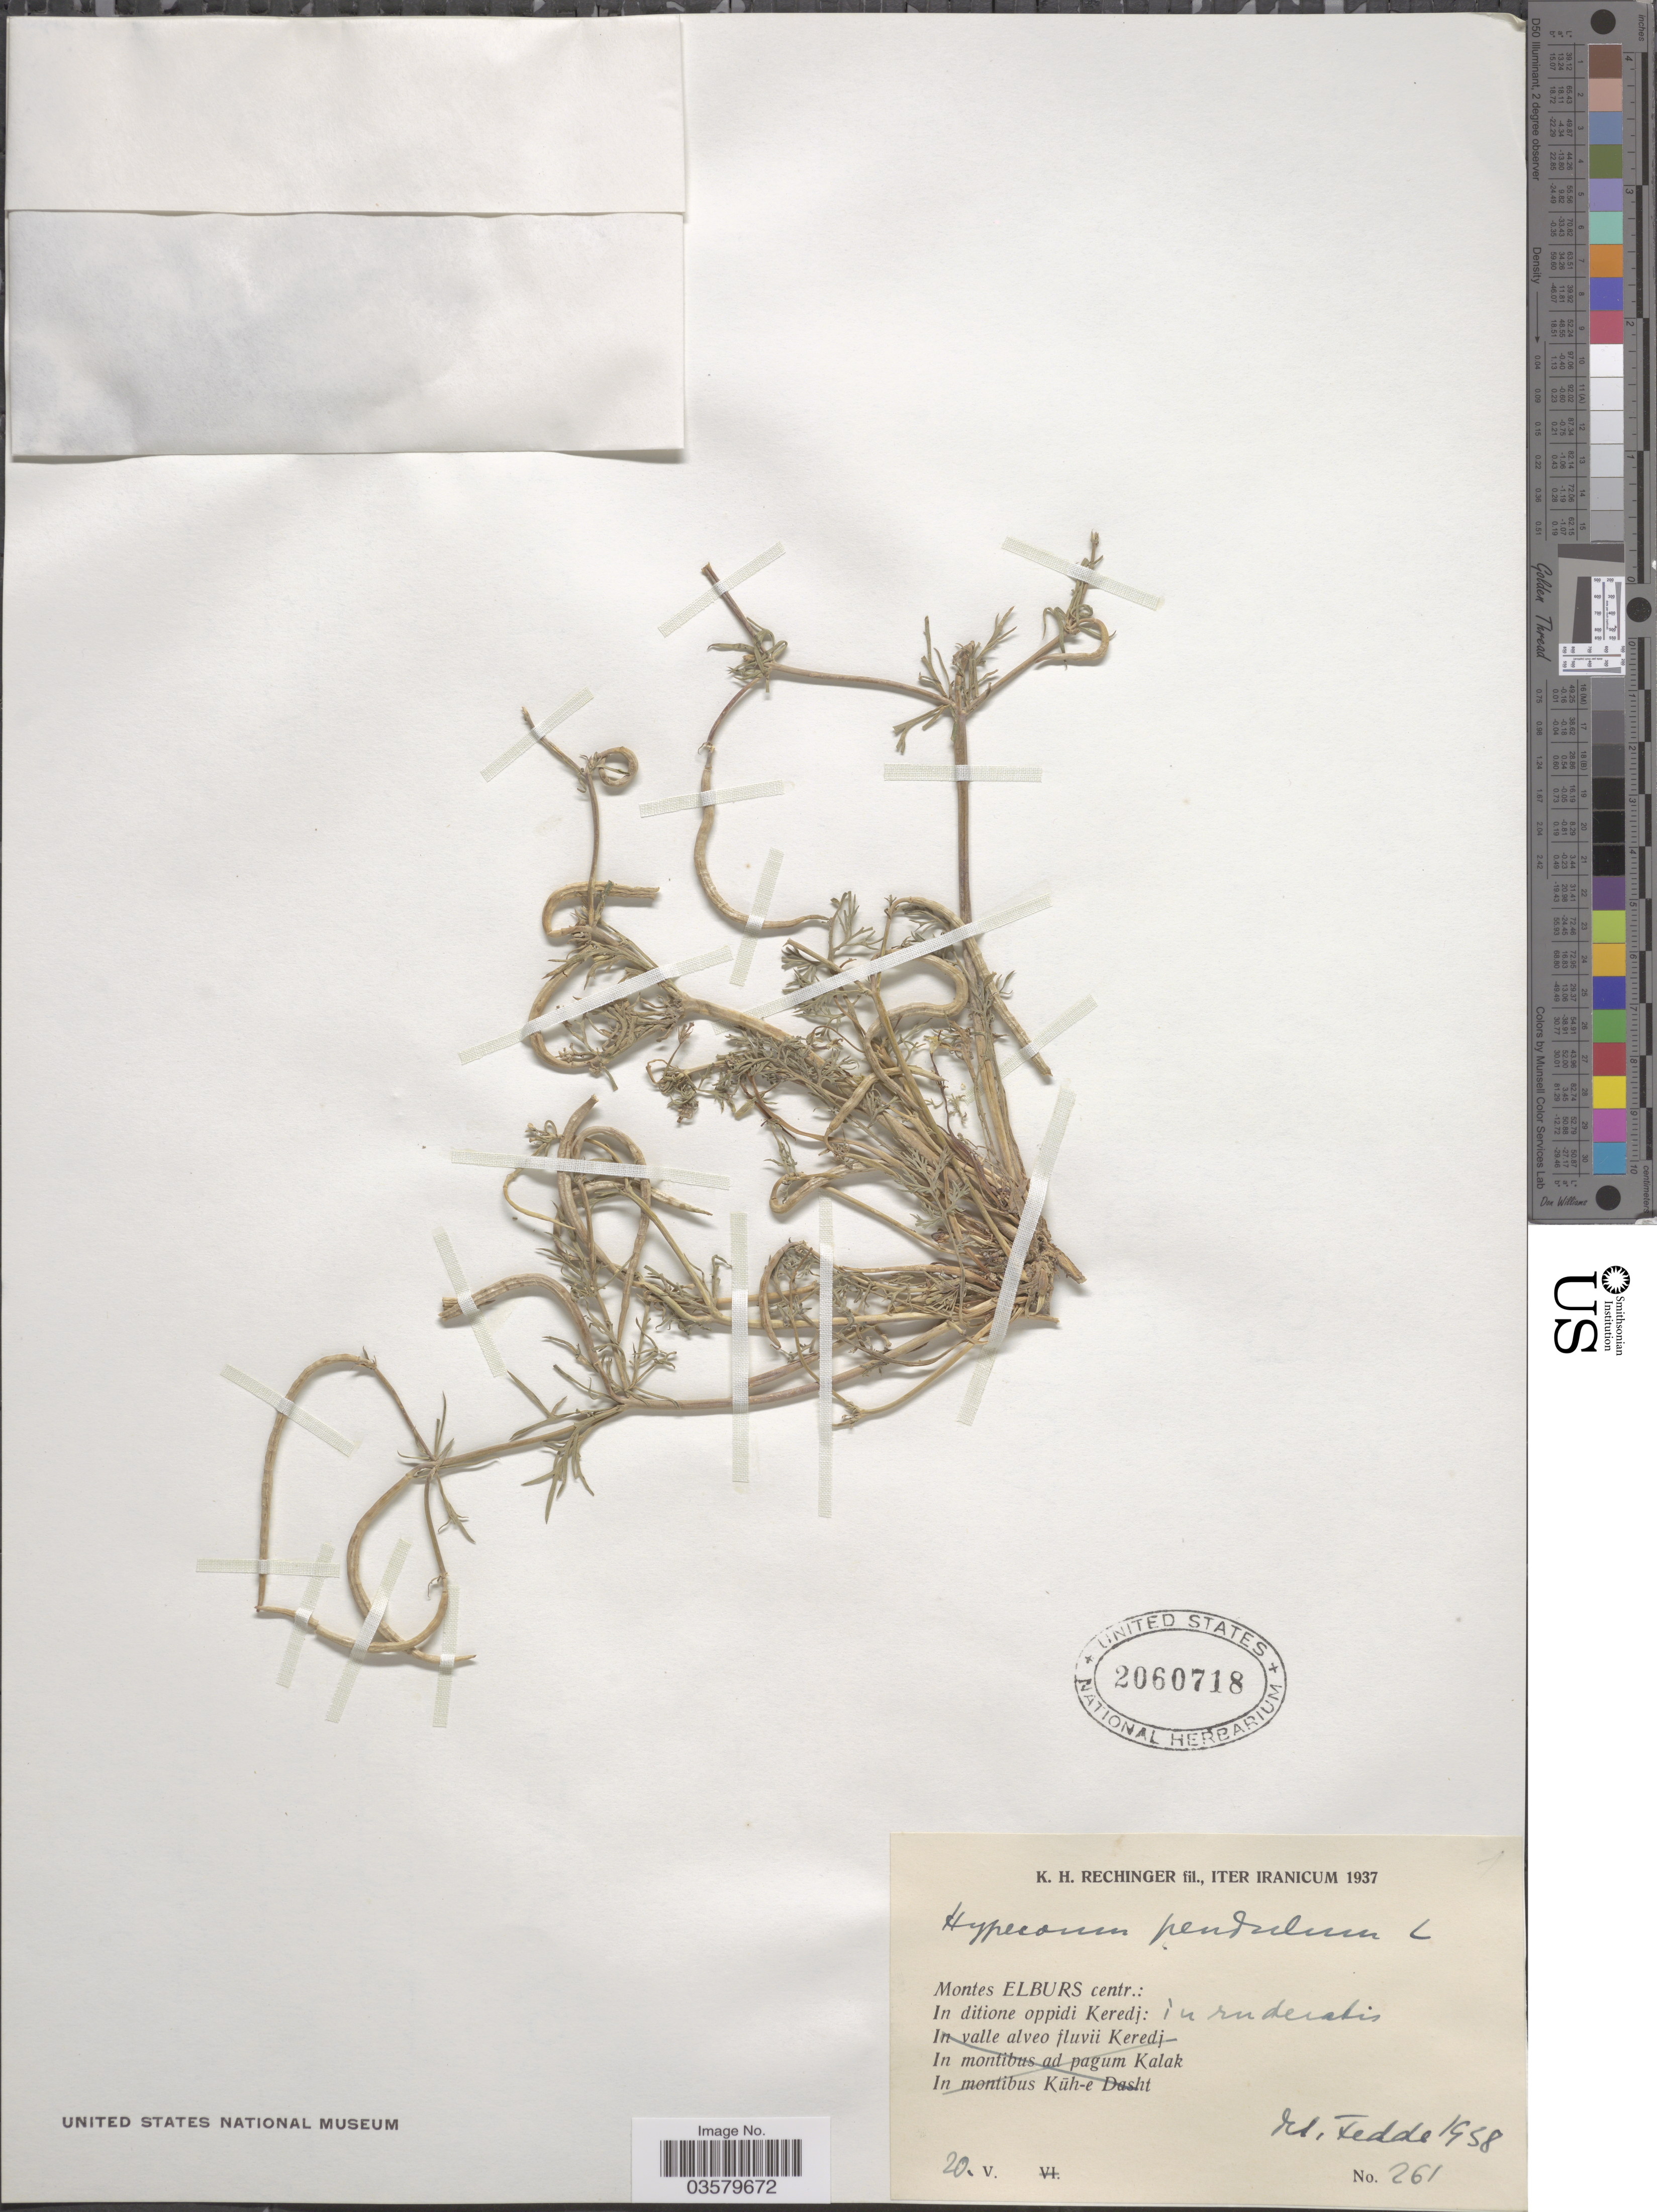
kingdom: Plantae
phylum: Tracheophyta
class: Magnoliopsida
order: Ranunculales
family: Papaveraceae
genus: Hypecoum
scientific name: Hypecoum pendulum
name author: L.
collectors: K. H. Rechinger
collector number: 261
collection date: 1937-05-20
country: Iran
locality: Montes Elburs centr.: In ditione oppidi Keredj.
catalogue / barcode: US 2060718